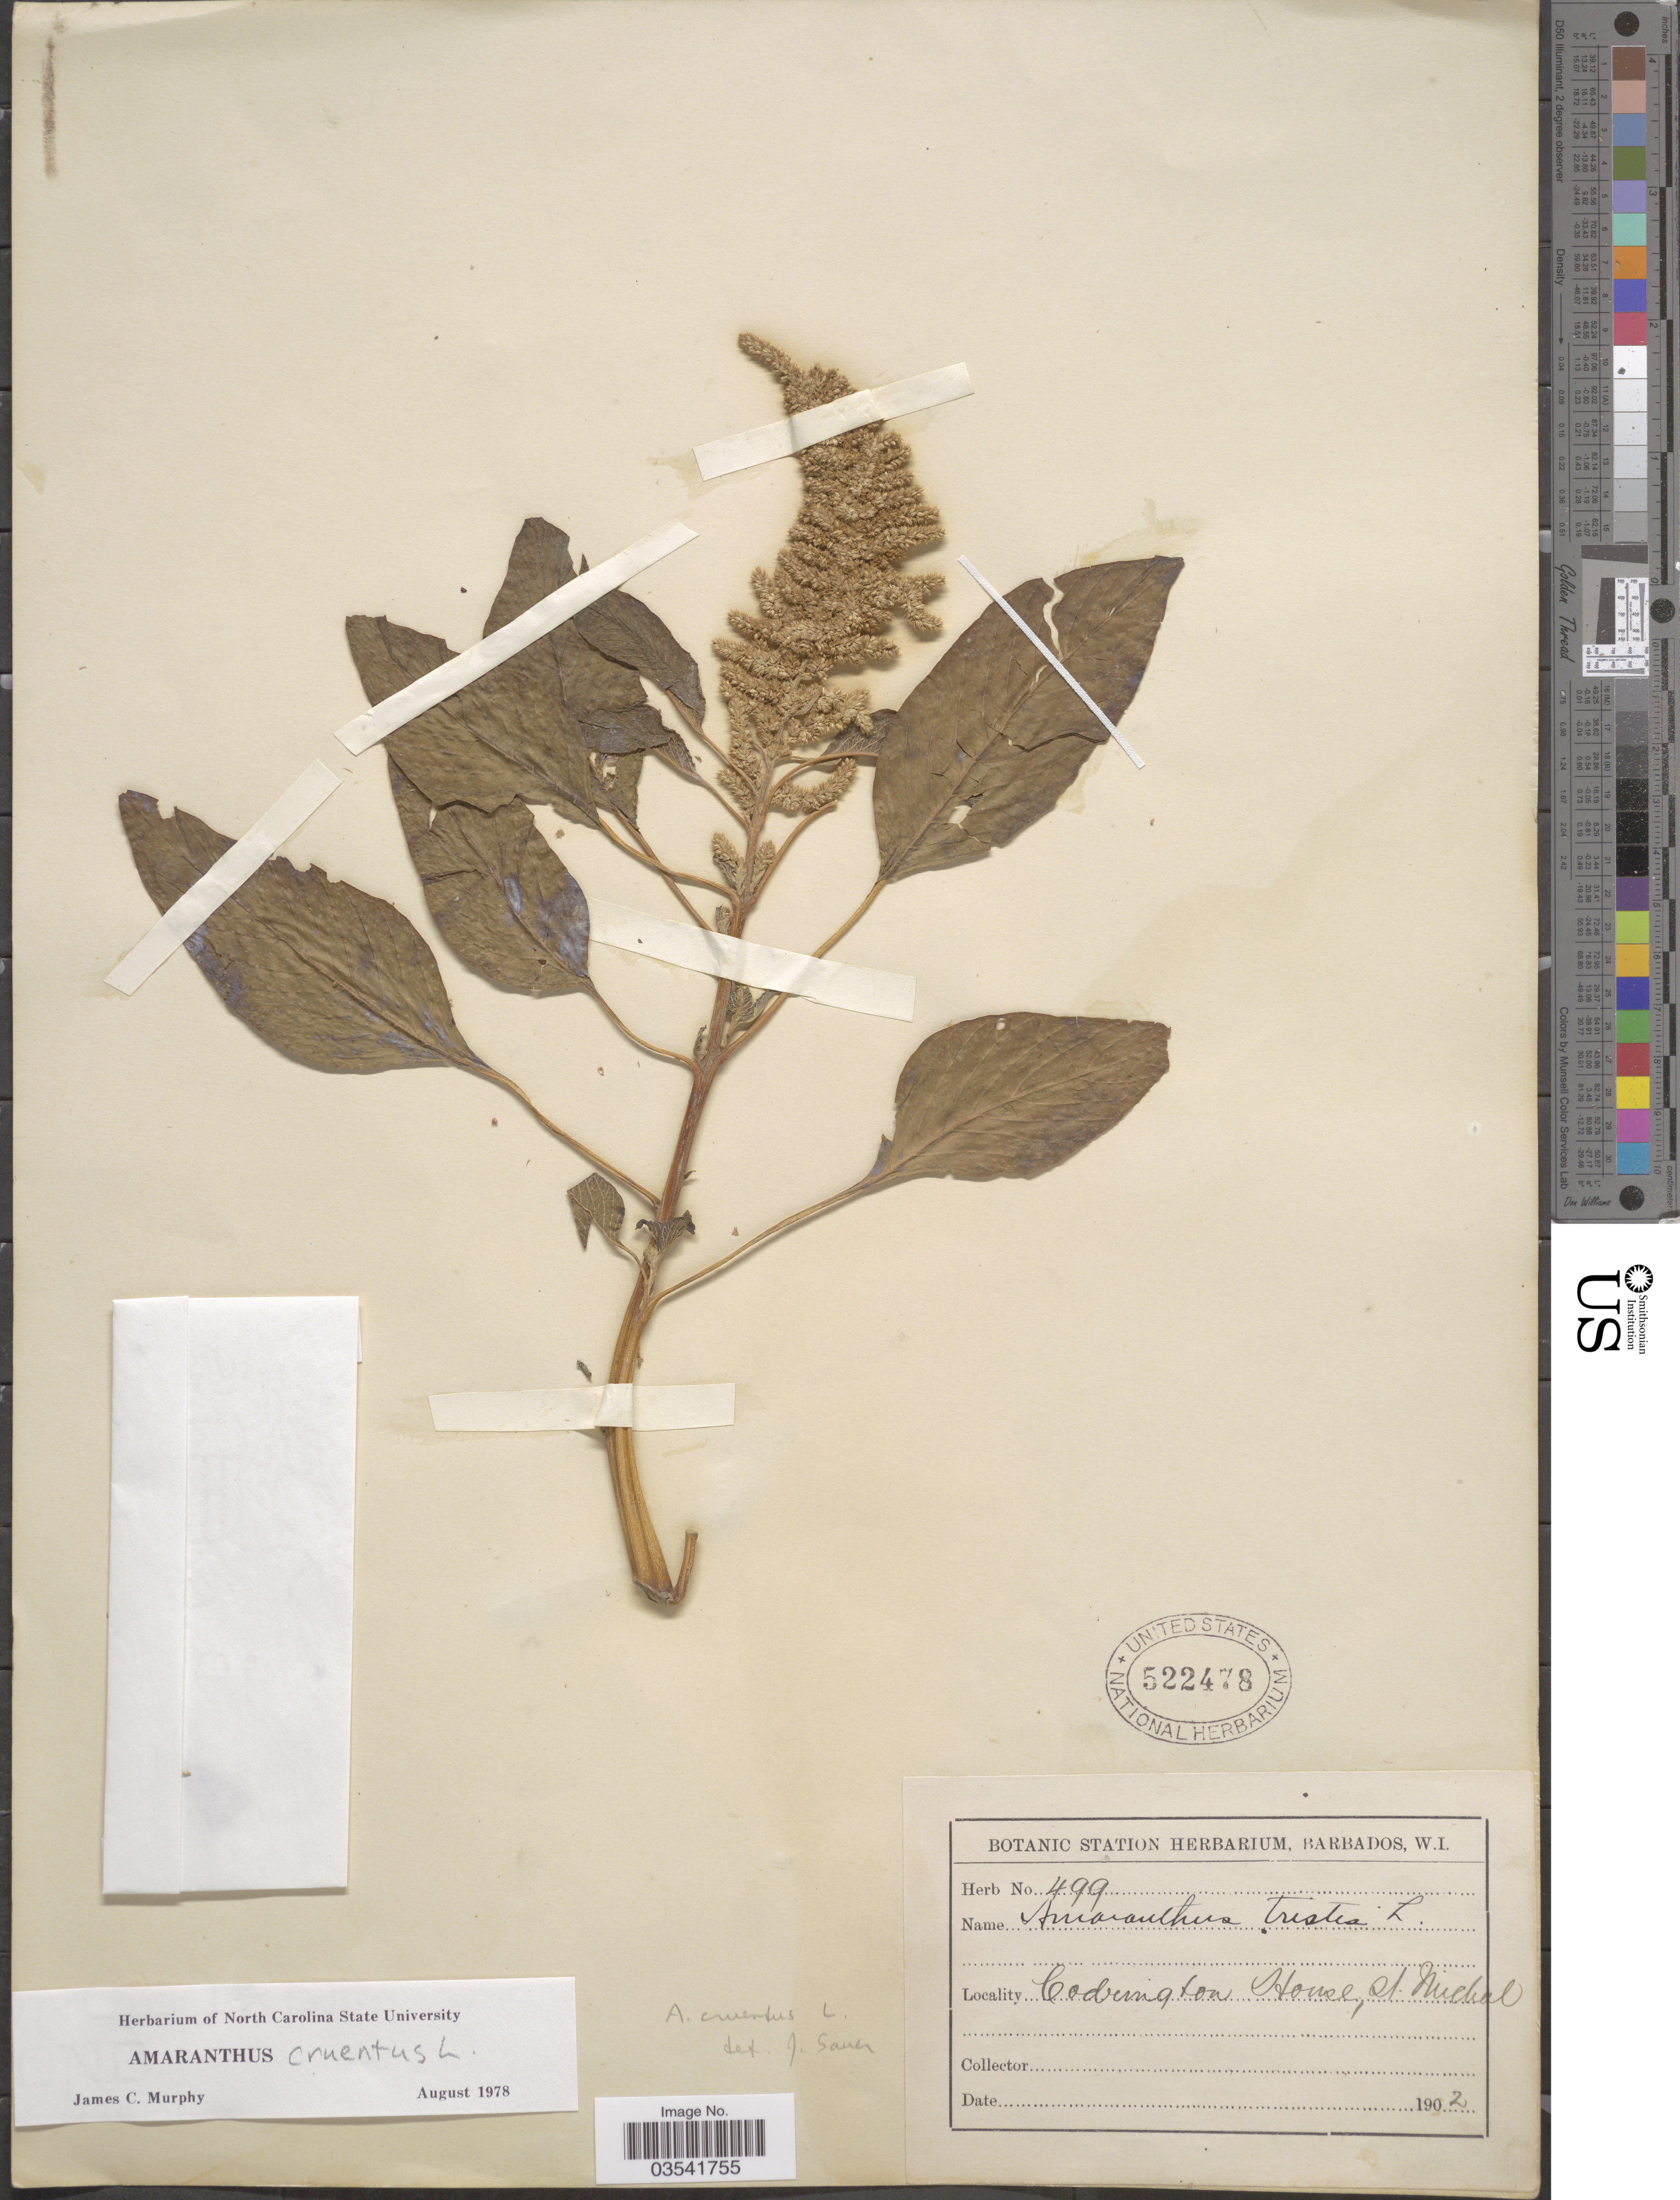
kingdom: Plantae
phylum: Tracheophyta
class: Magnoliopsida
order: Caryophyllales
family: Amaranthaceae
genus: Amaranthus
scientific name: Amaranthus cruentus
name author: L.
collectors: Ex Herb. Botanic Station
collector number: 499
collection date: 1902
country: Barbados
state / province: Saint Michael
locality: Codrington House, St. Michal.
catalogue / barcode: US 522478